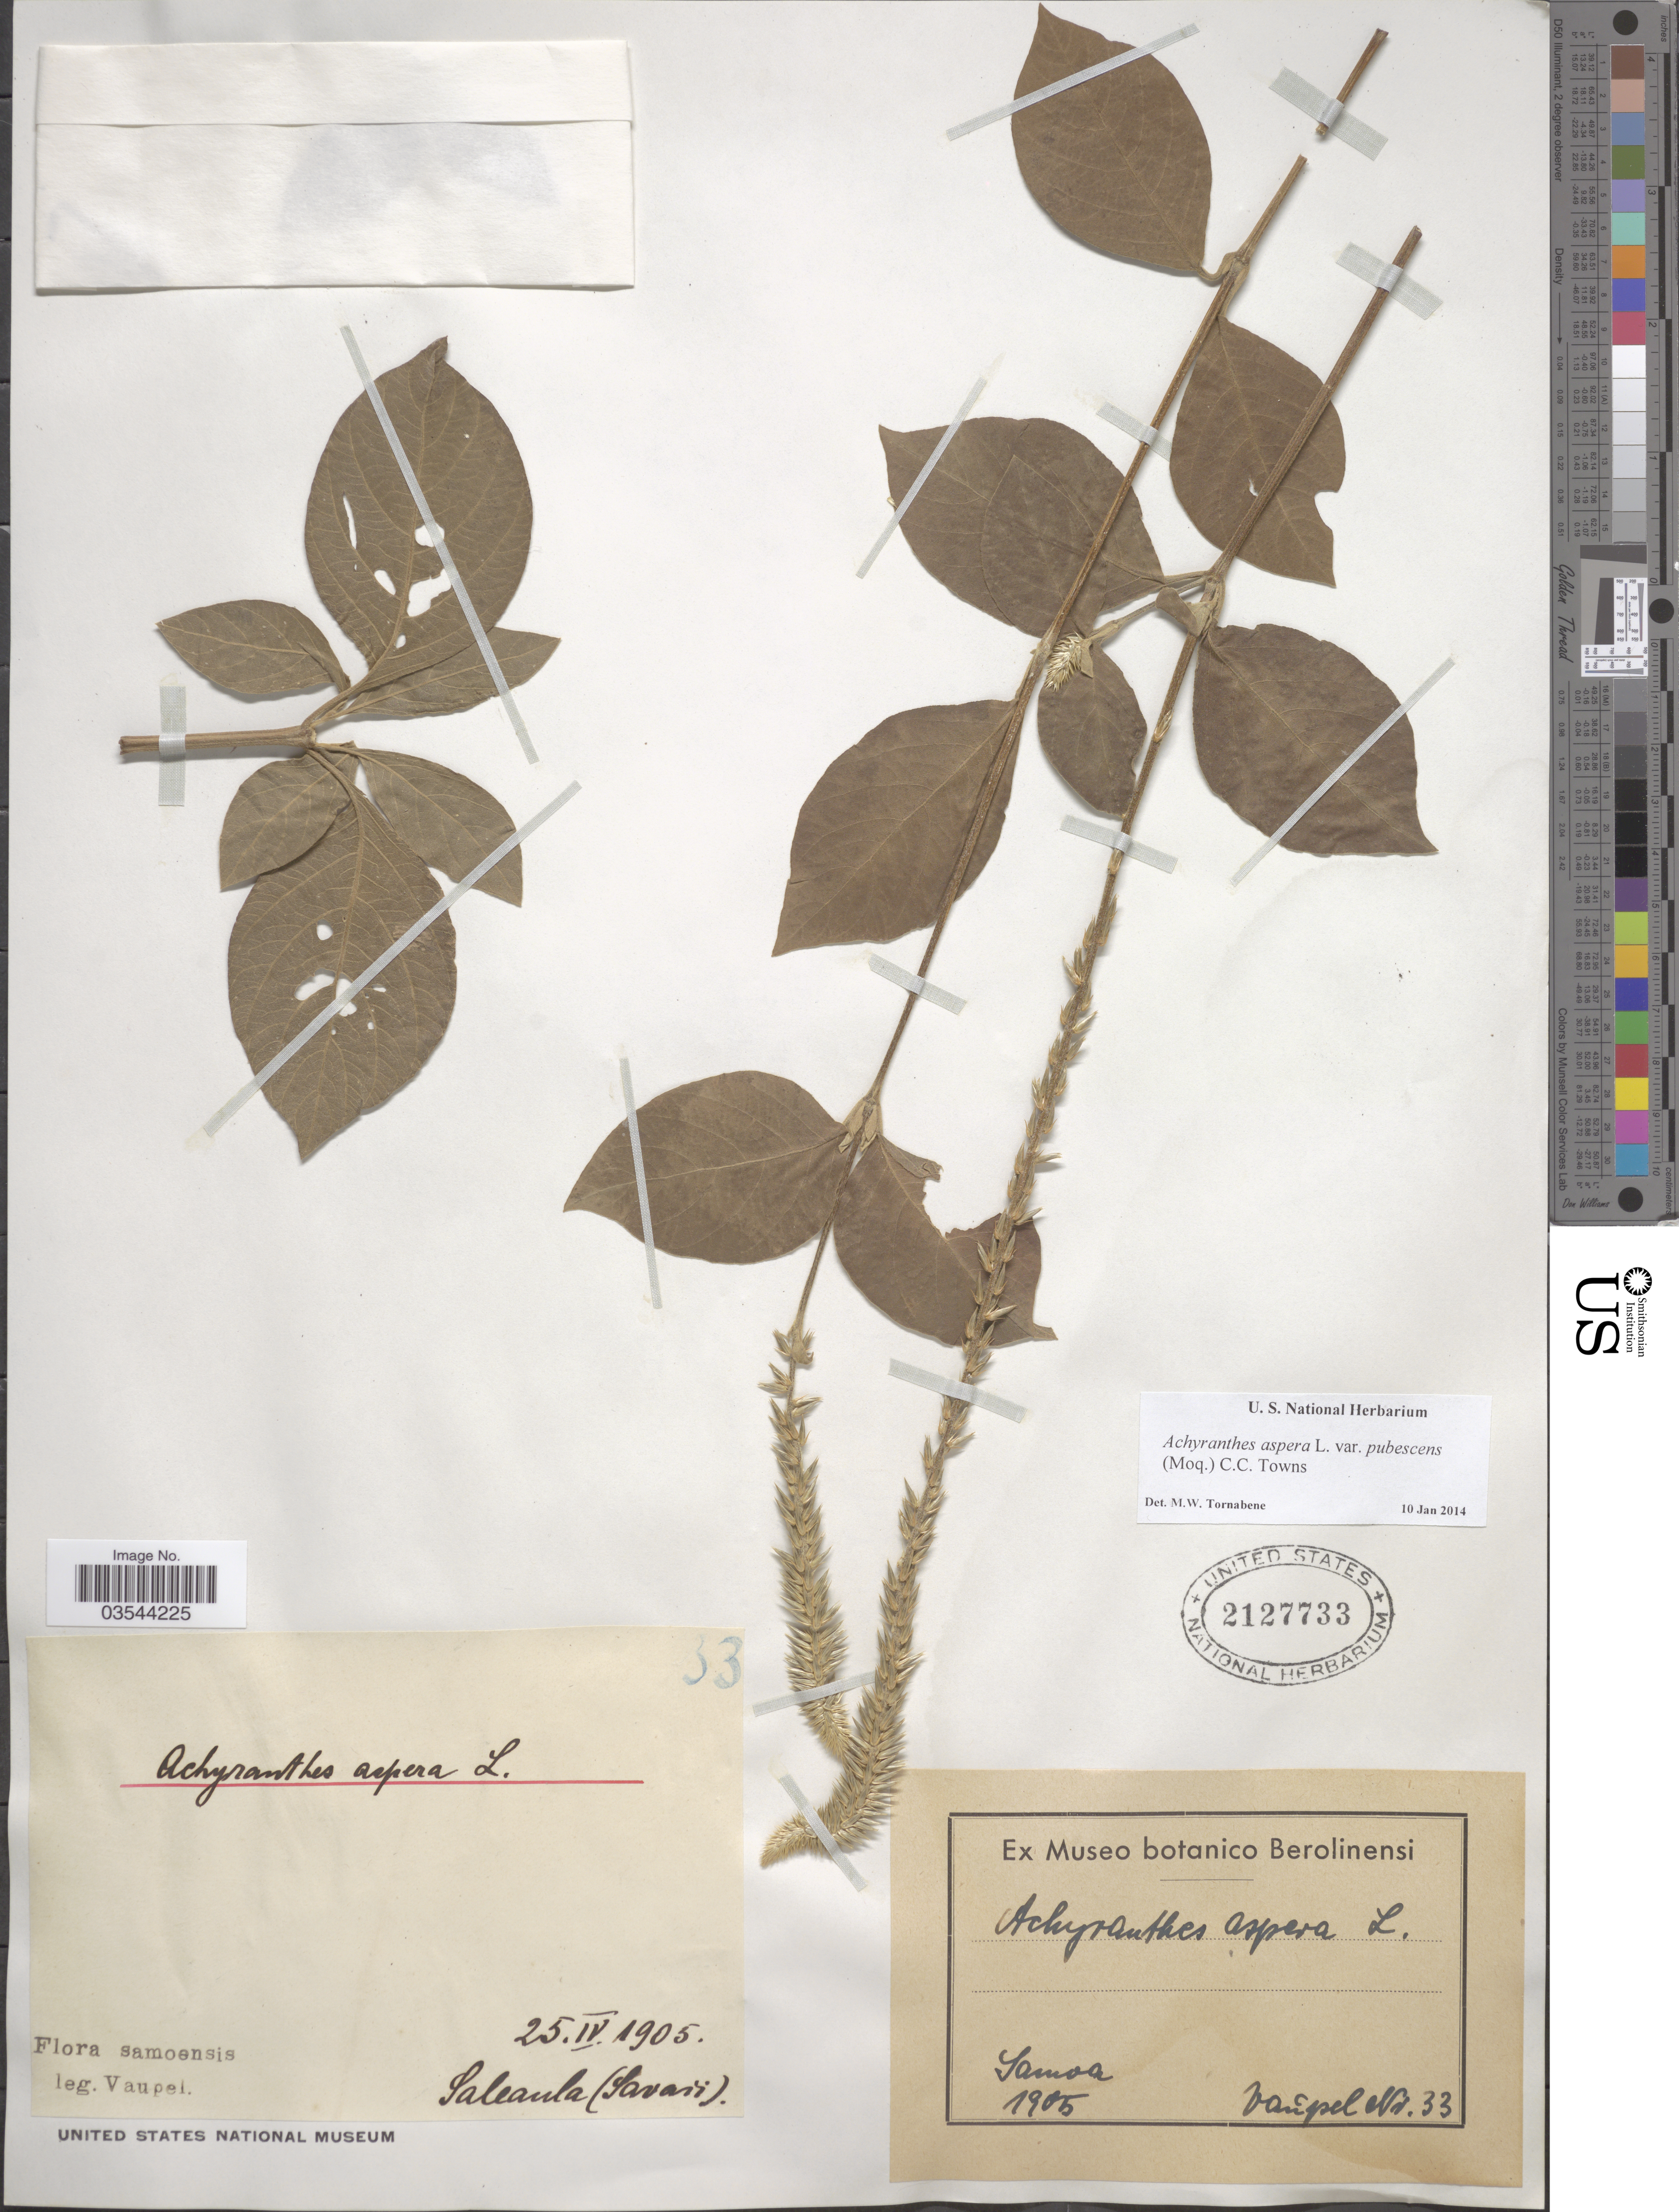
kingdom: Plantae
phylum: Tracheophyta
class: Magnoliopsida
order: Caryophyllales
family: Amaranthaceae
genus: Achyranthes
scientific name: Achyranthes aspera var. pubescens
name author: (Moq.) M. Gómez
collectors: Vaupel, --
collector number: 33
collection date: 1905-04-25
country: Samoa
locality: Samoensis. Saleaula (Savaii). Samoa.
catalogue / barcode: US 2127733